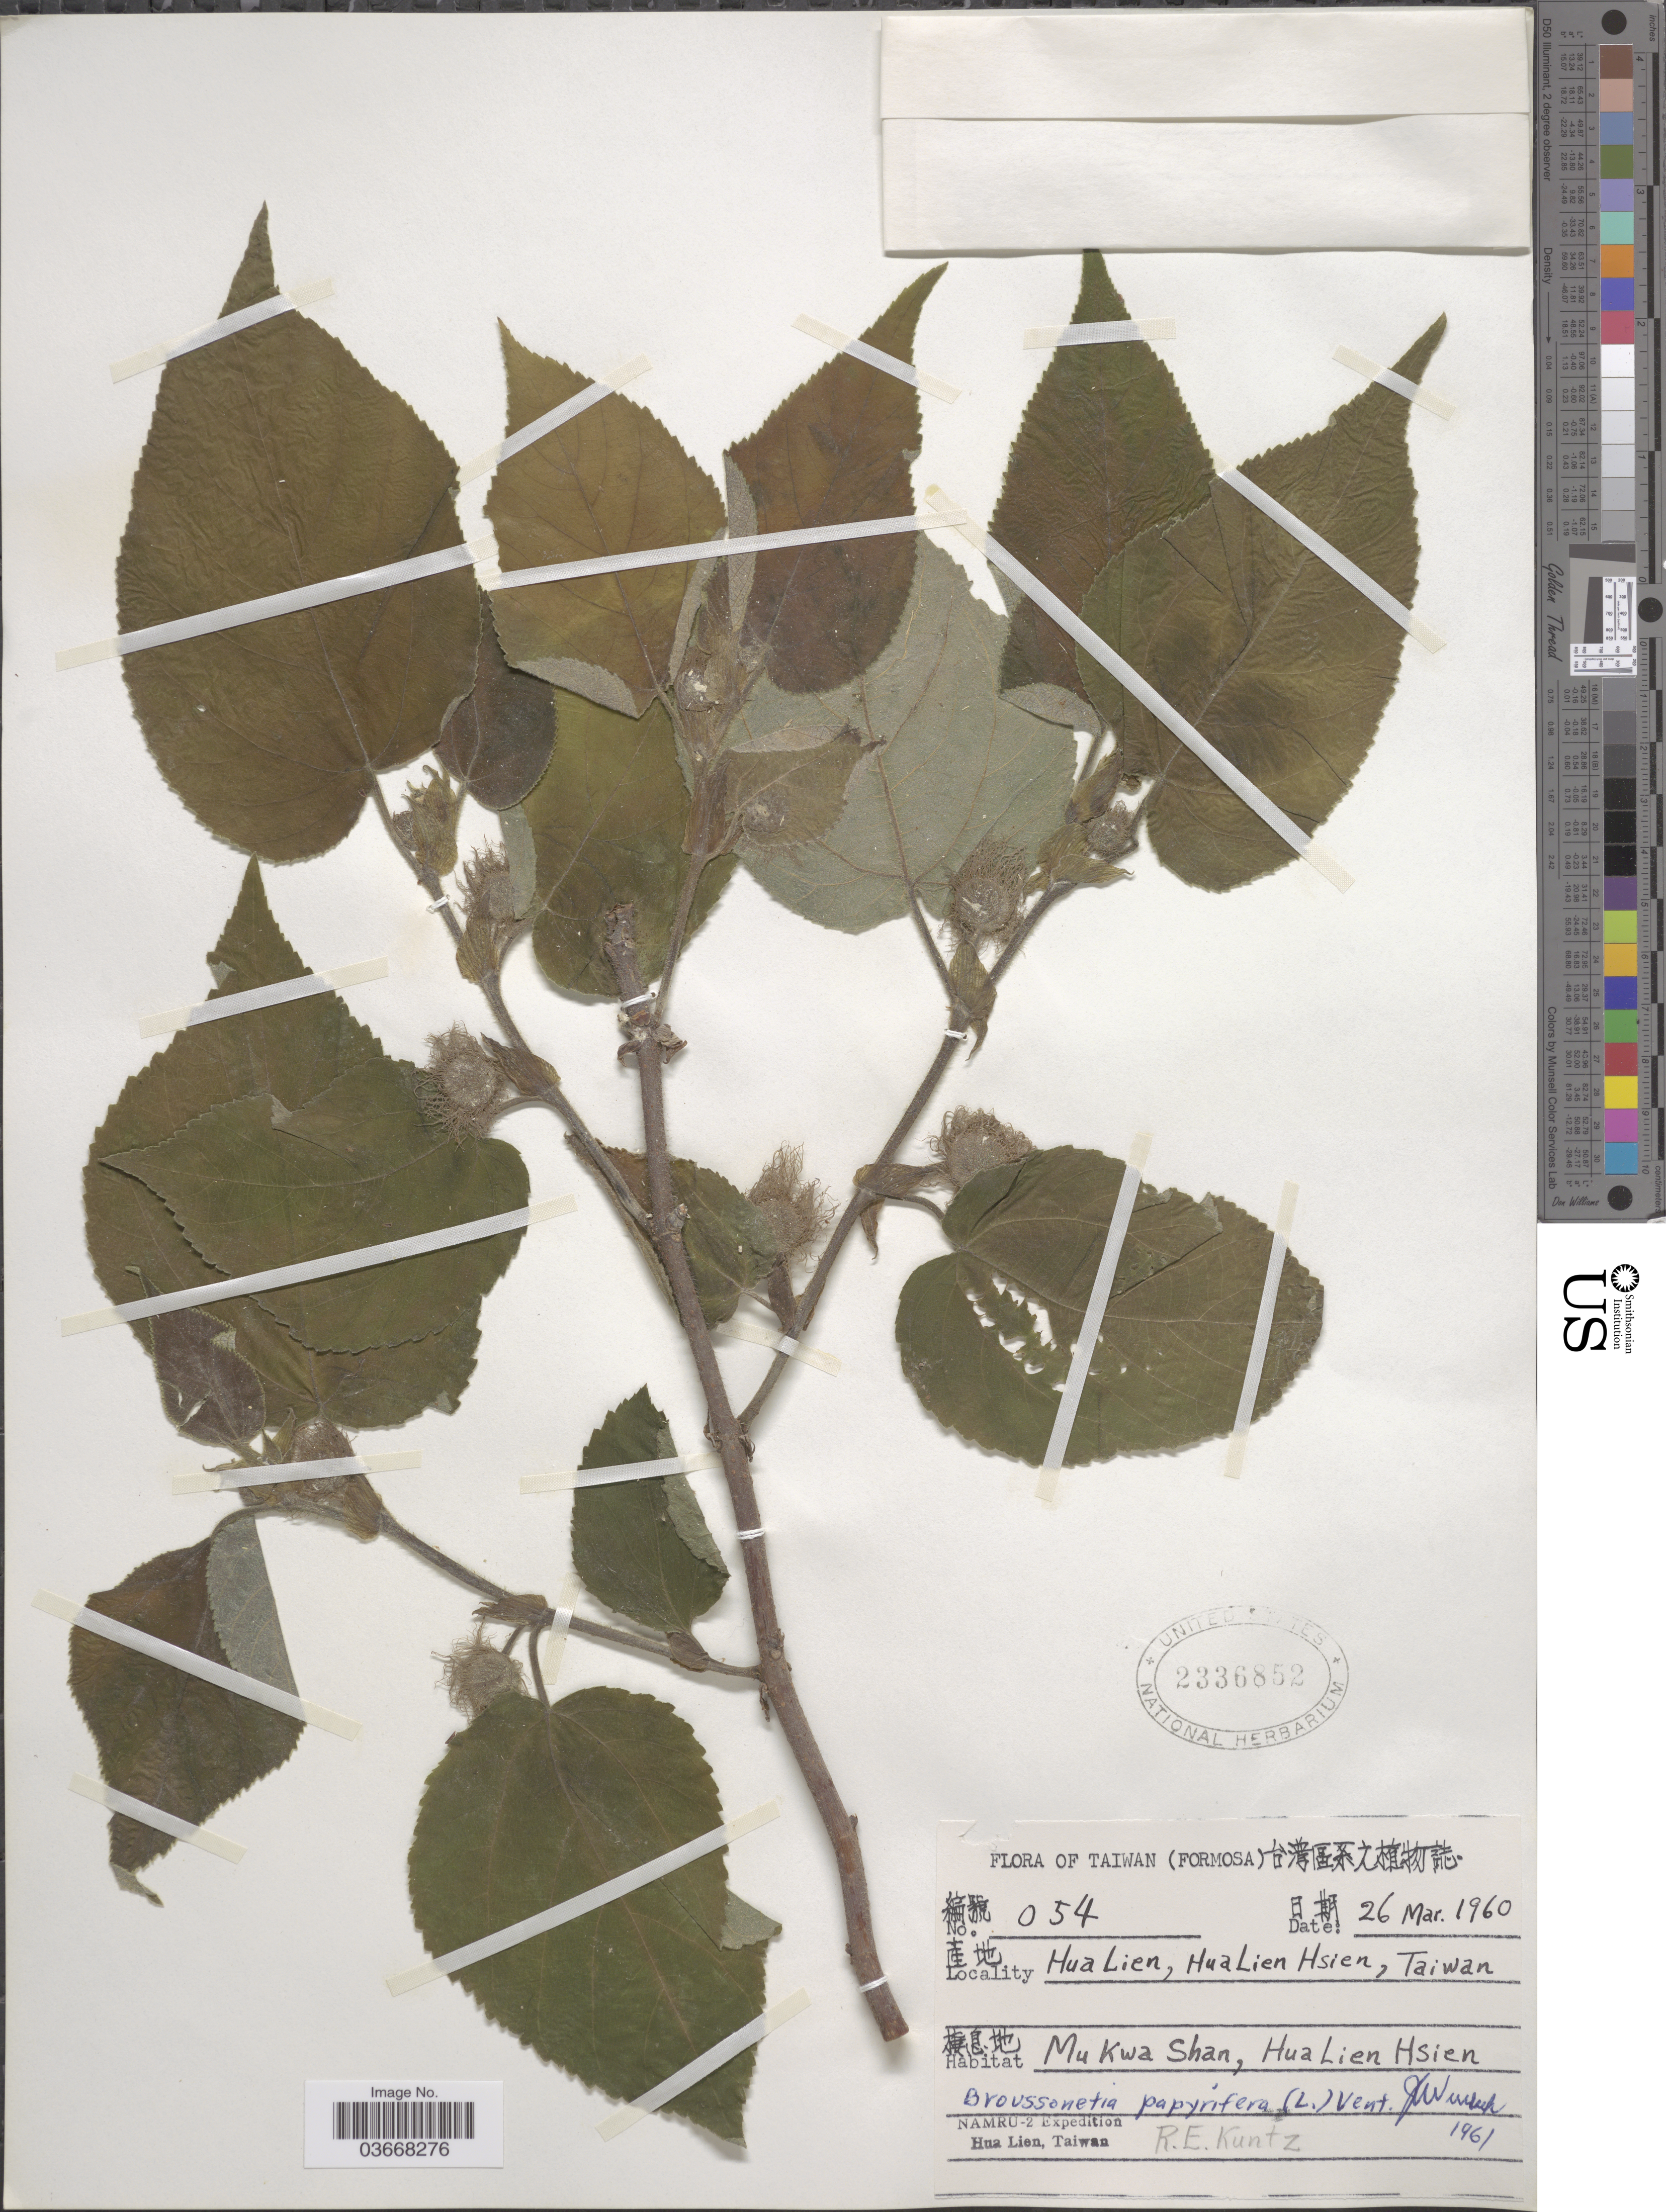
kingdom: Plantae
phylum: Tracheophyta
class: Magnoliopsida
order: Rosales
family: Moraceae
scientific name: Broussoneta papyrifera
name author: (L.) L'Hér. ex Vent.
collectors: R. E. Kuntz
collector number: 054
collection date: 1960-03-26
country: Taiwan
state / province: Hualien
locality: Hua Lien Hsien. Formosa. Mu Kwa Shan.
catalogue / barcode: US 2336852